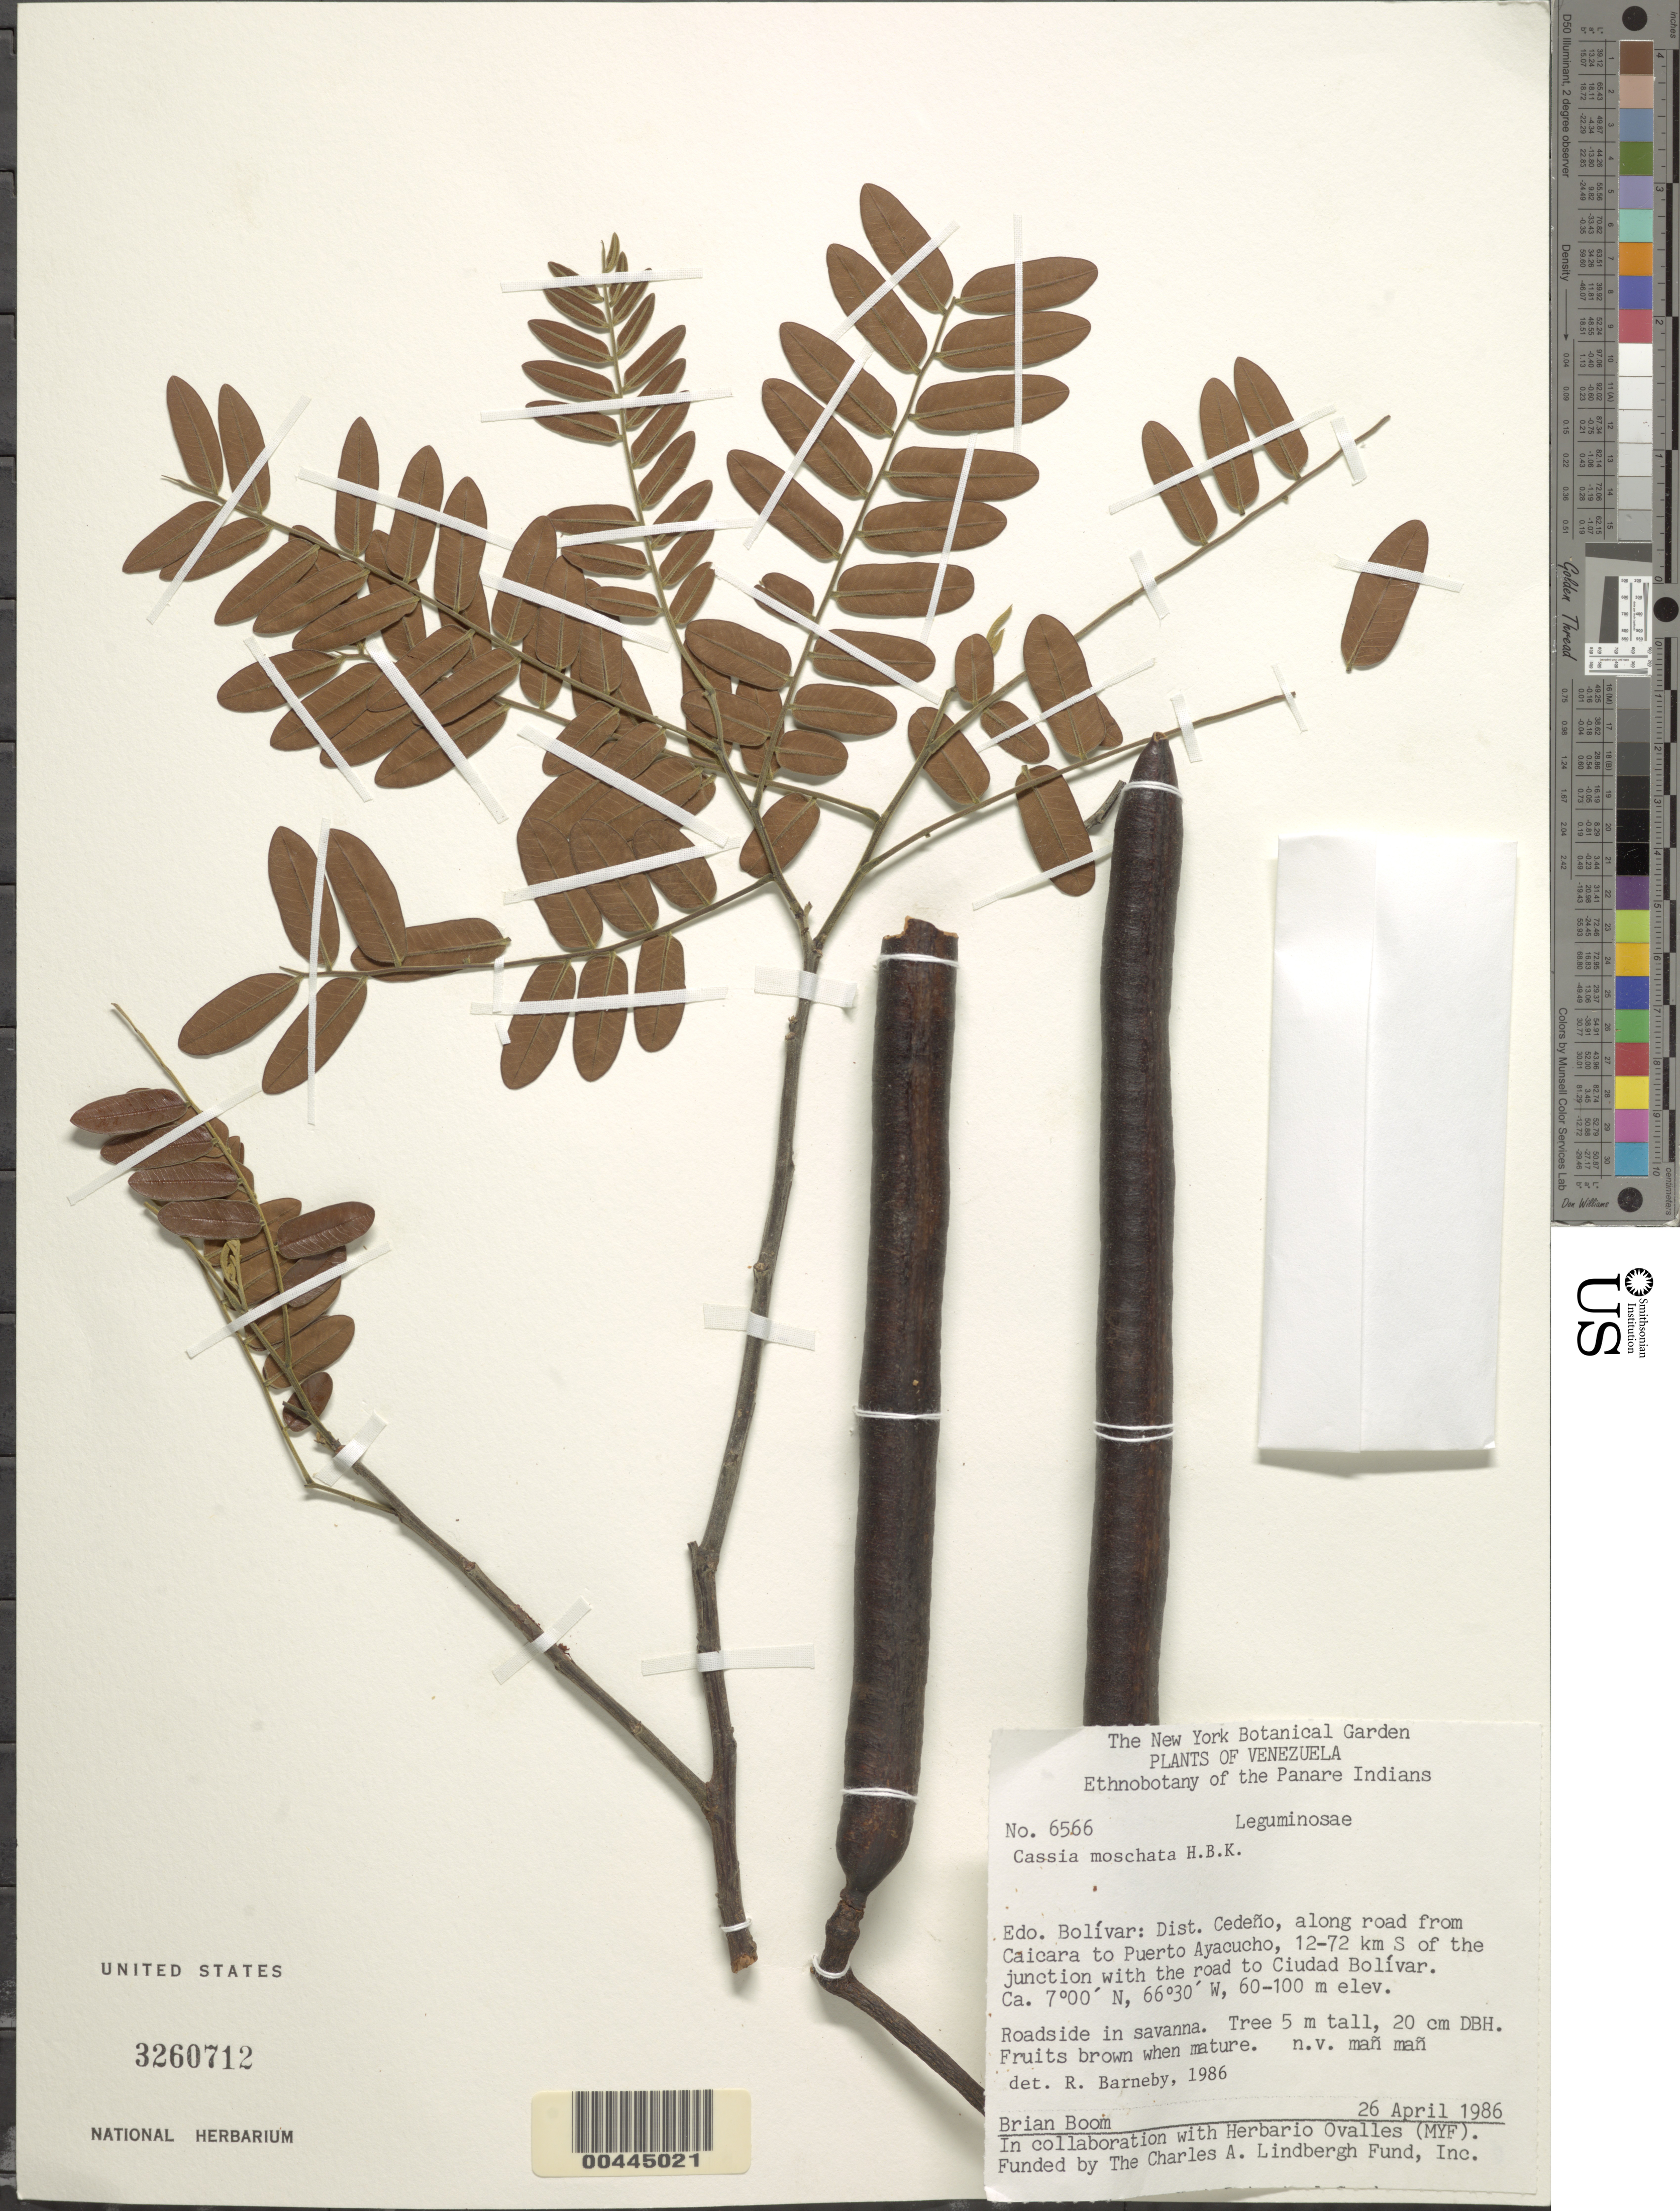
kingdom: Plantae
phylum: Tracheophyta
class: Magnoliopsida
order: Fabales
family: Fabaceae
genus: Cassia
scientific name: Cassia moschata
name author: Kunth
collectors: B. M. Boom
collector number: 6566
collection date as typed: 26 Apr 1986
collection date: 1986-04-26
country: Venezuela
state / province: Bolivar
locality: Cedeno, from Caicara to Puerto Ayacucho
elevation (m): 60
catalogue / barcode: US 3260712